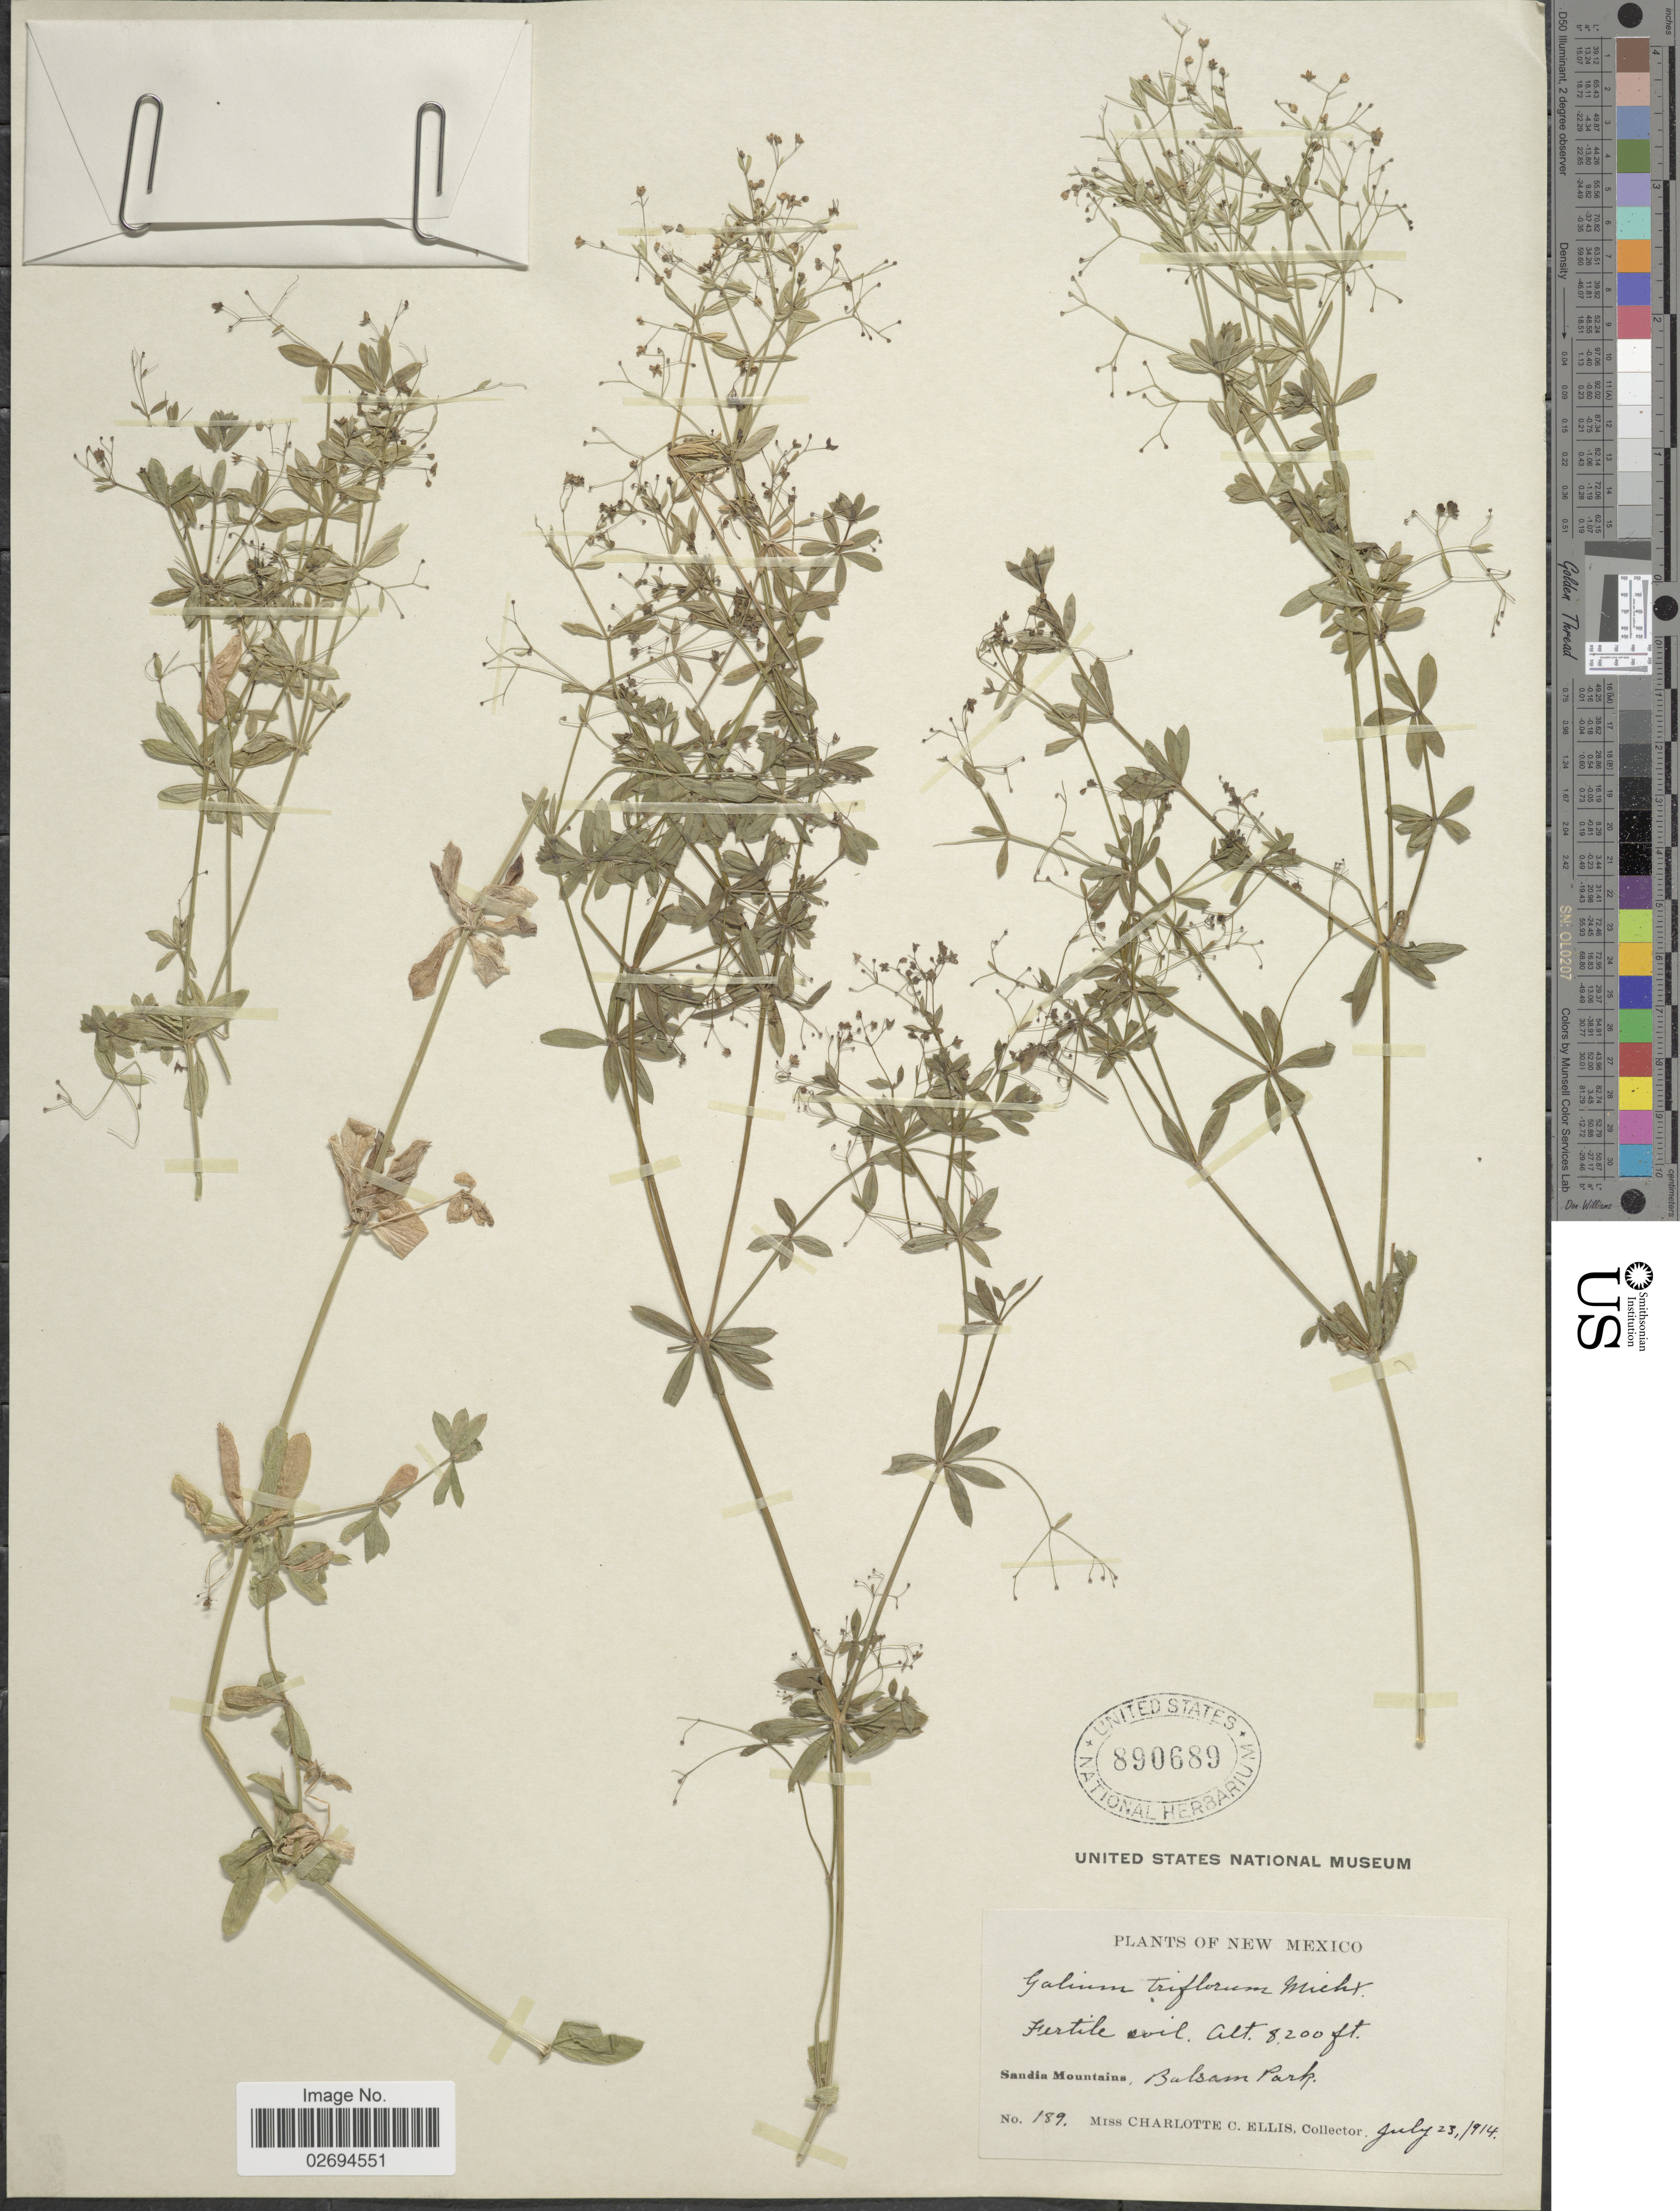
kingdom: Plantae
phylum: Tracheophyta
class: Magnoliopsida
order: Gentianales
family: Rubiaceae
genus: Galium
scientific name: Galium triflorum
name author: Michx.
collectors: C. C. Ellis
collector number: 189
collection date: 1914-07-23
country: United States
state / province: New Mexico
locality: Sandia Mountains, Balsam Park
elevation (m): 2499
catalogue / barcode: US 890689